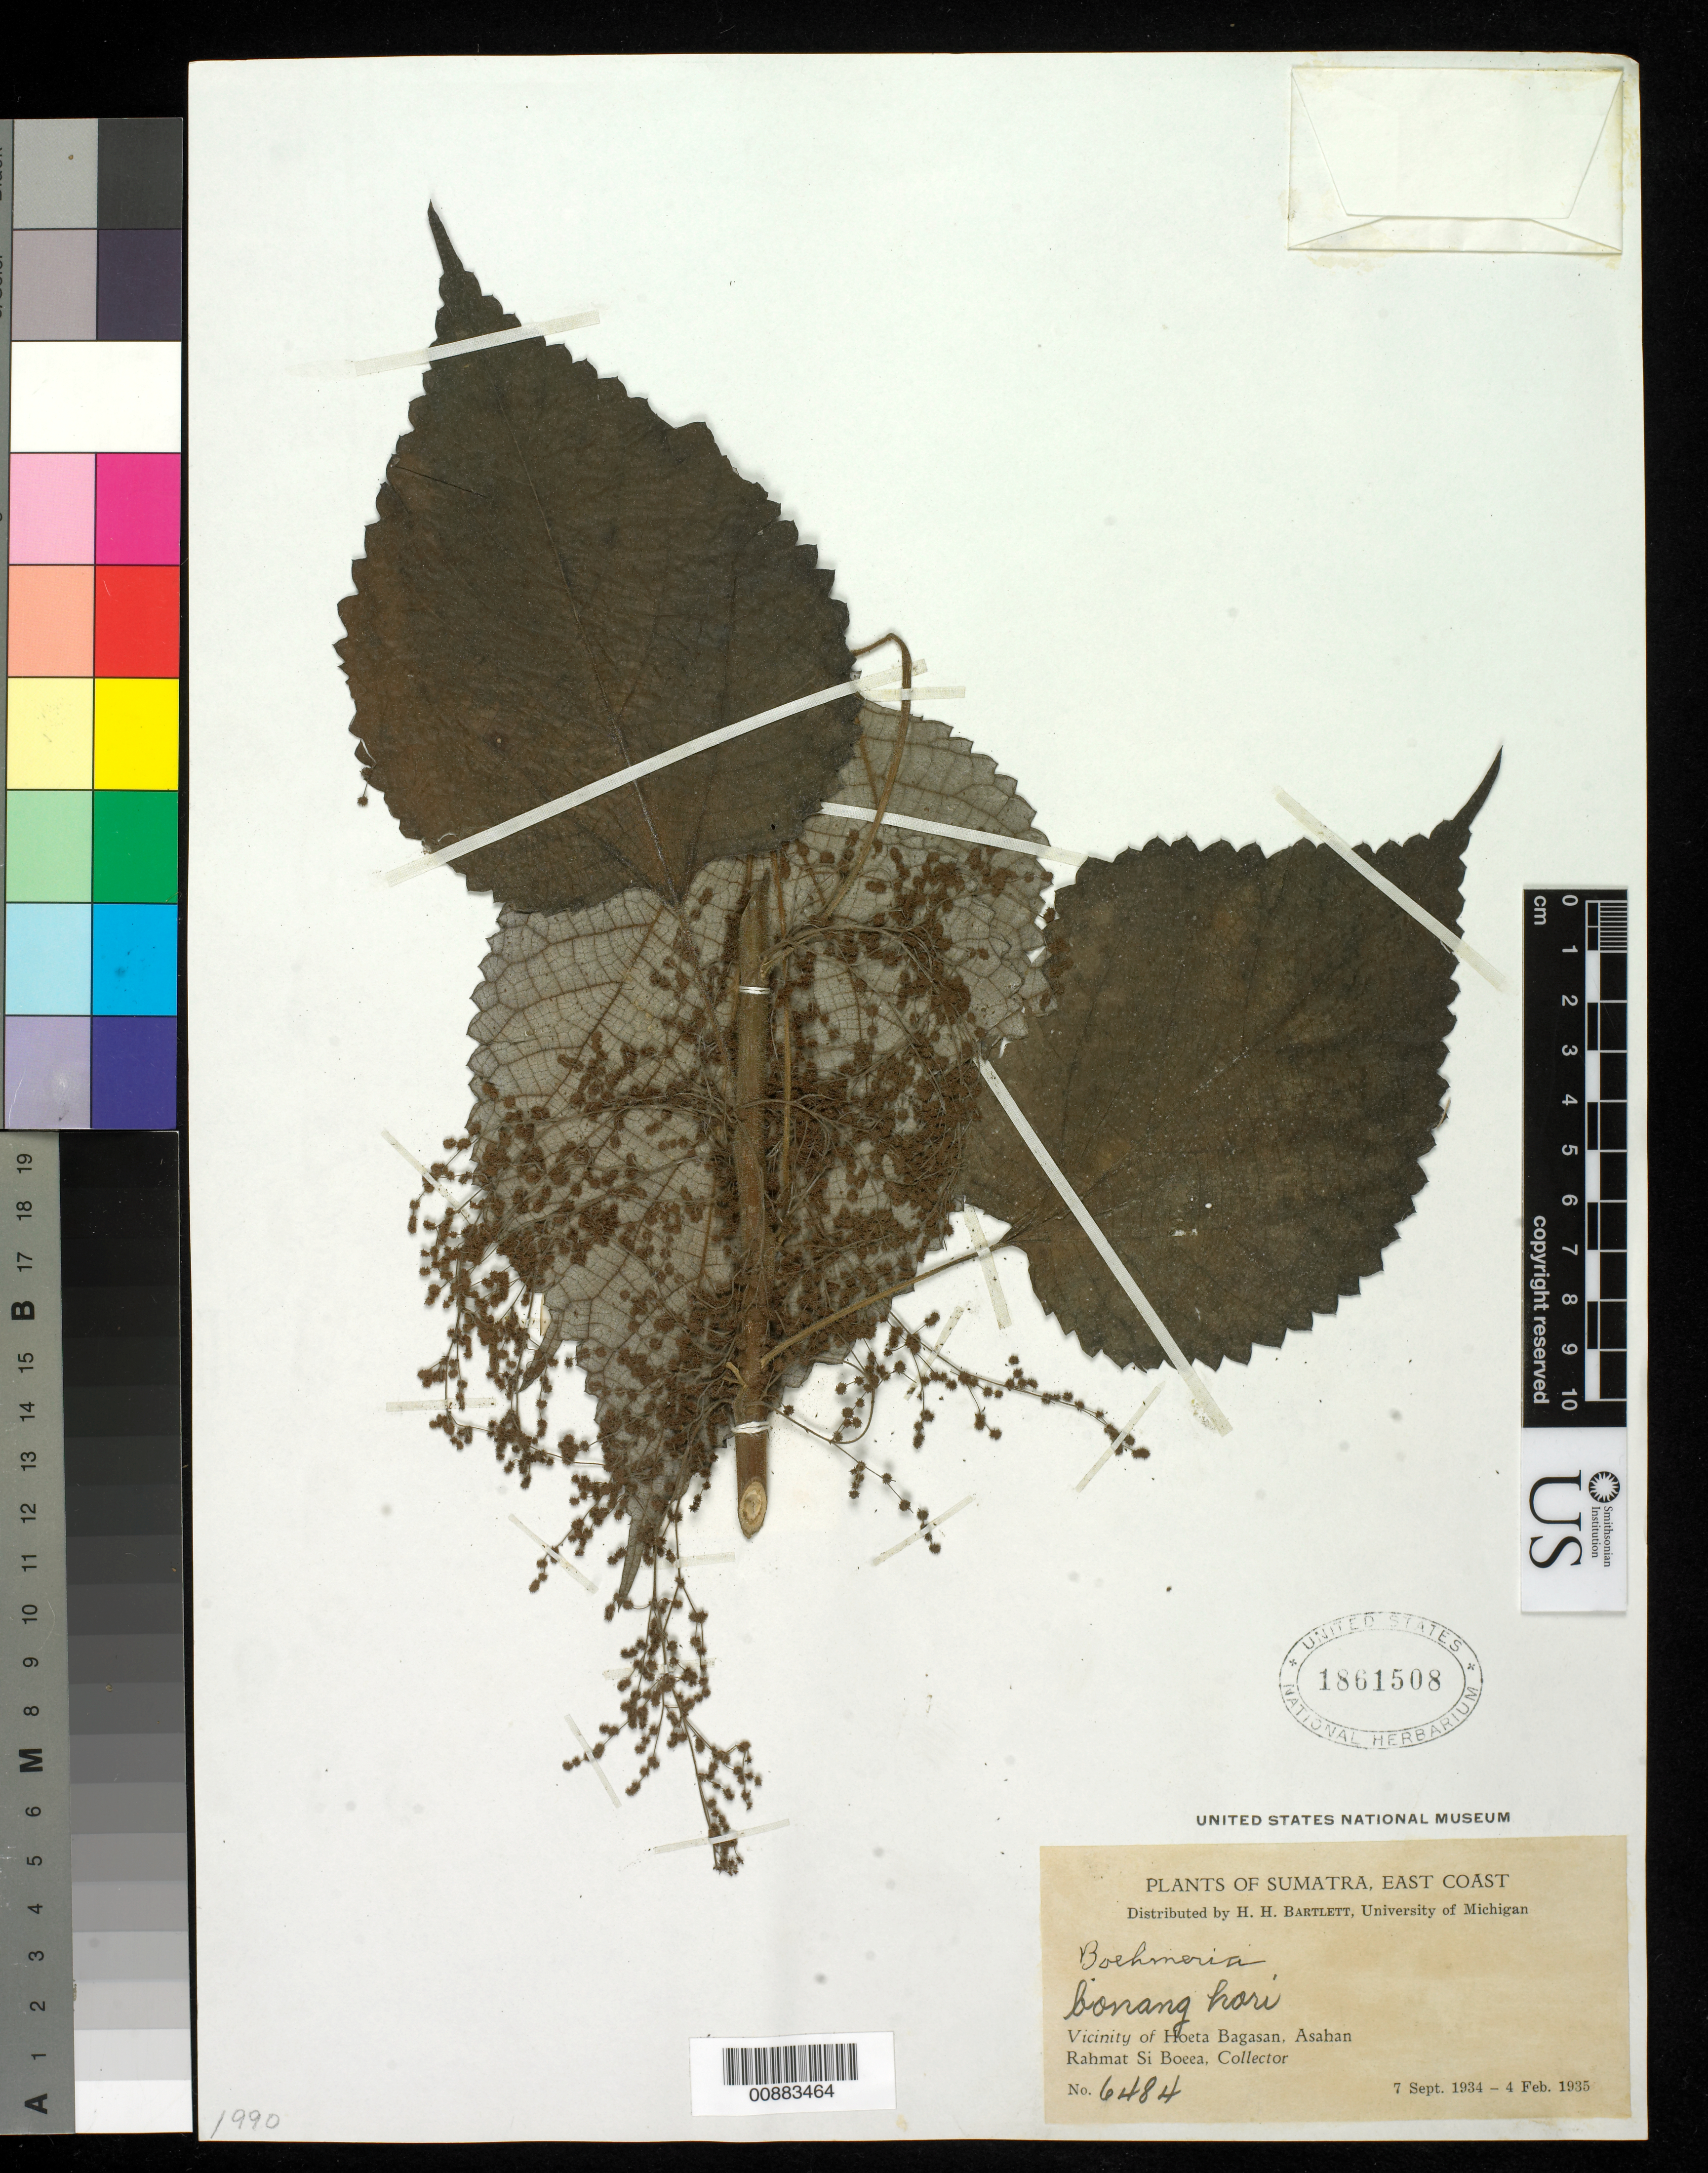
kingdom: Plantae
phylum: Tracheophyta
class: Magnoliopsida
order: Rosales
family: Urticaceae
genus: Boehmeria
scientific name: Boehmeria sp.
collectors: Rahmat Si Boeea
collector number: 6484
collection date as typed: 07 Sep 1934 to 04 Feb 1935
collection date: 1934-09-07/1935-02-04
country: Indonesia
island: Sumatra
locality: Vicinity of Hoeta Bagasan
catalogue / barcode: US 1861508